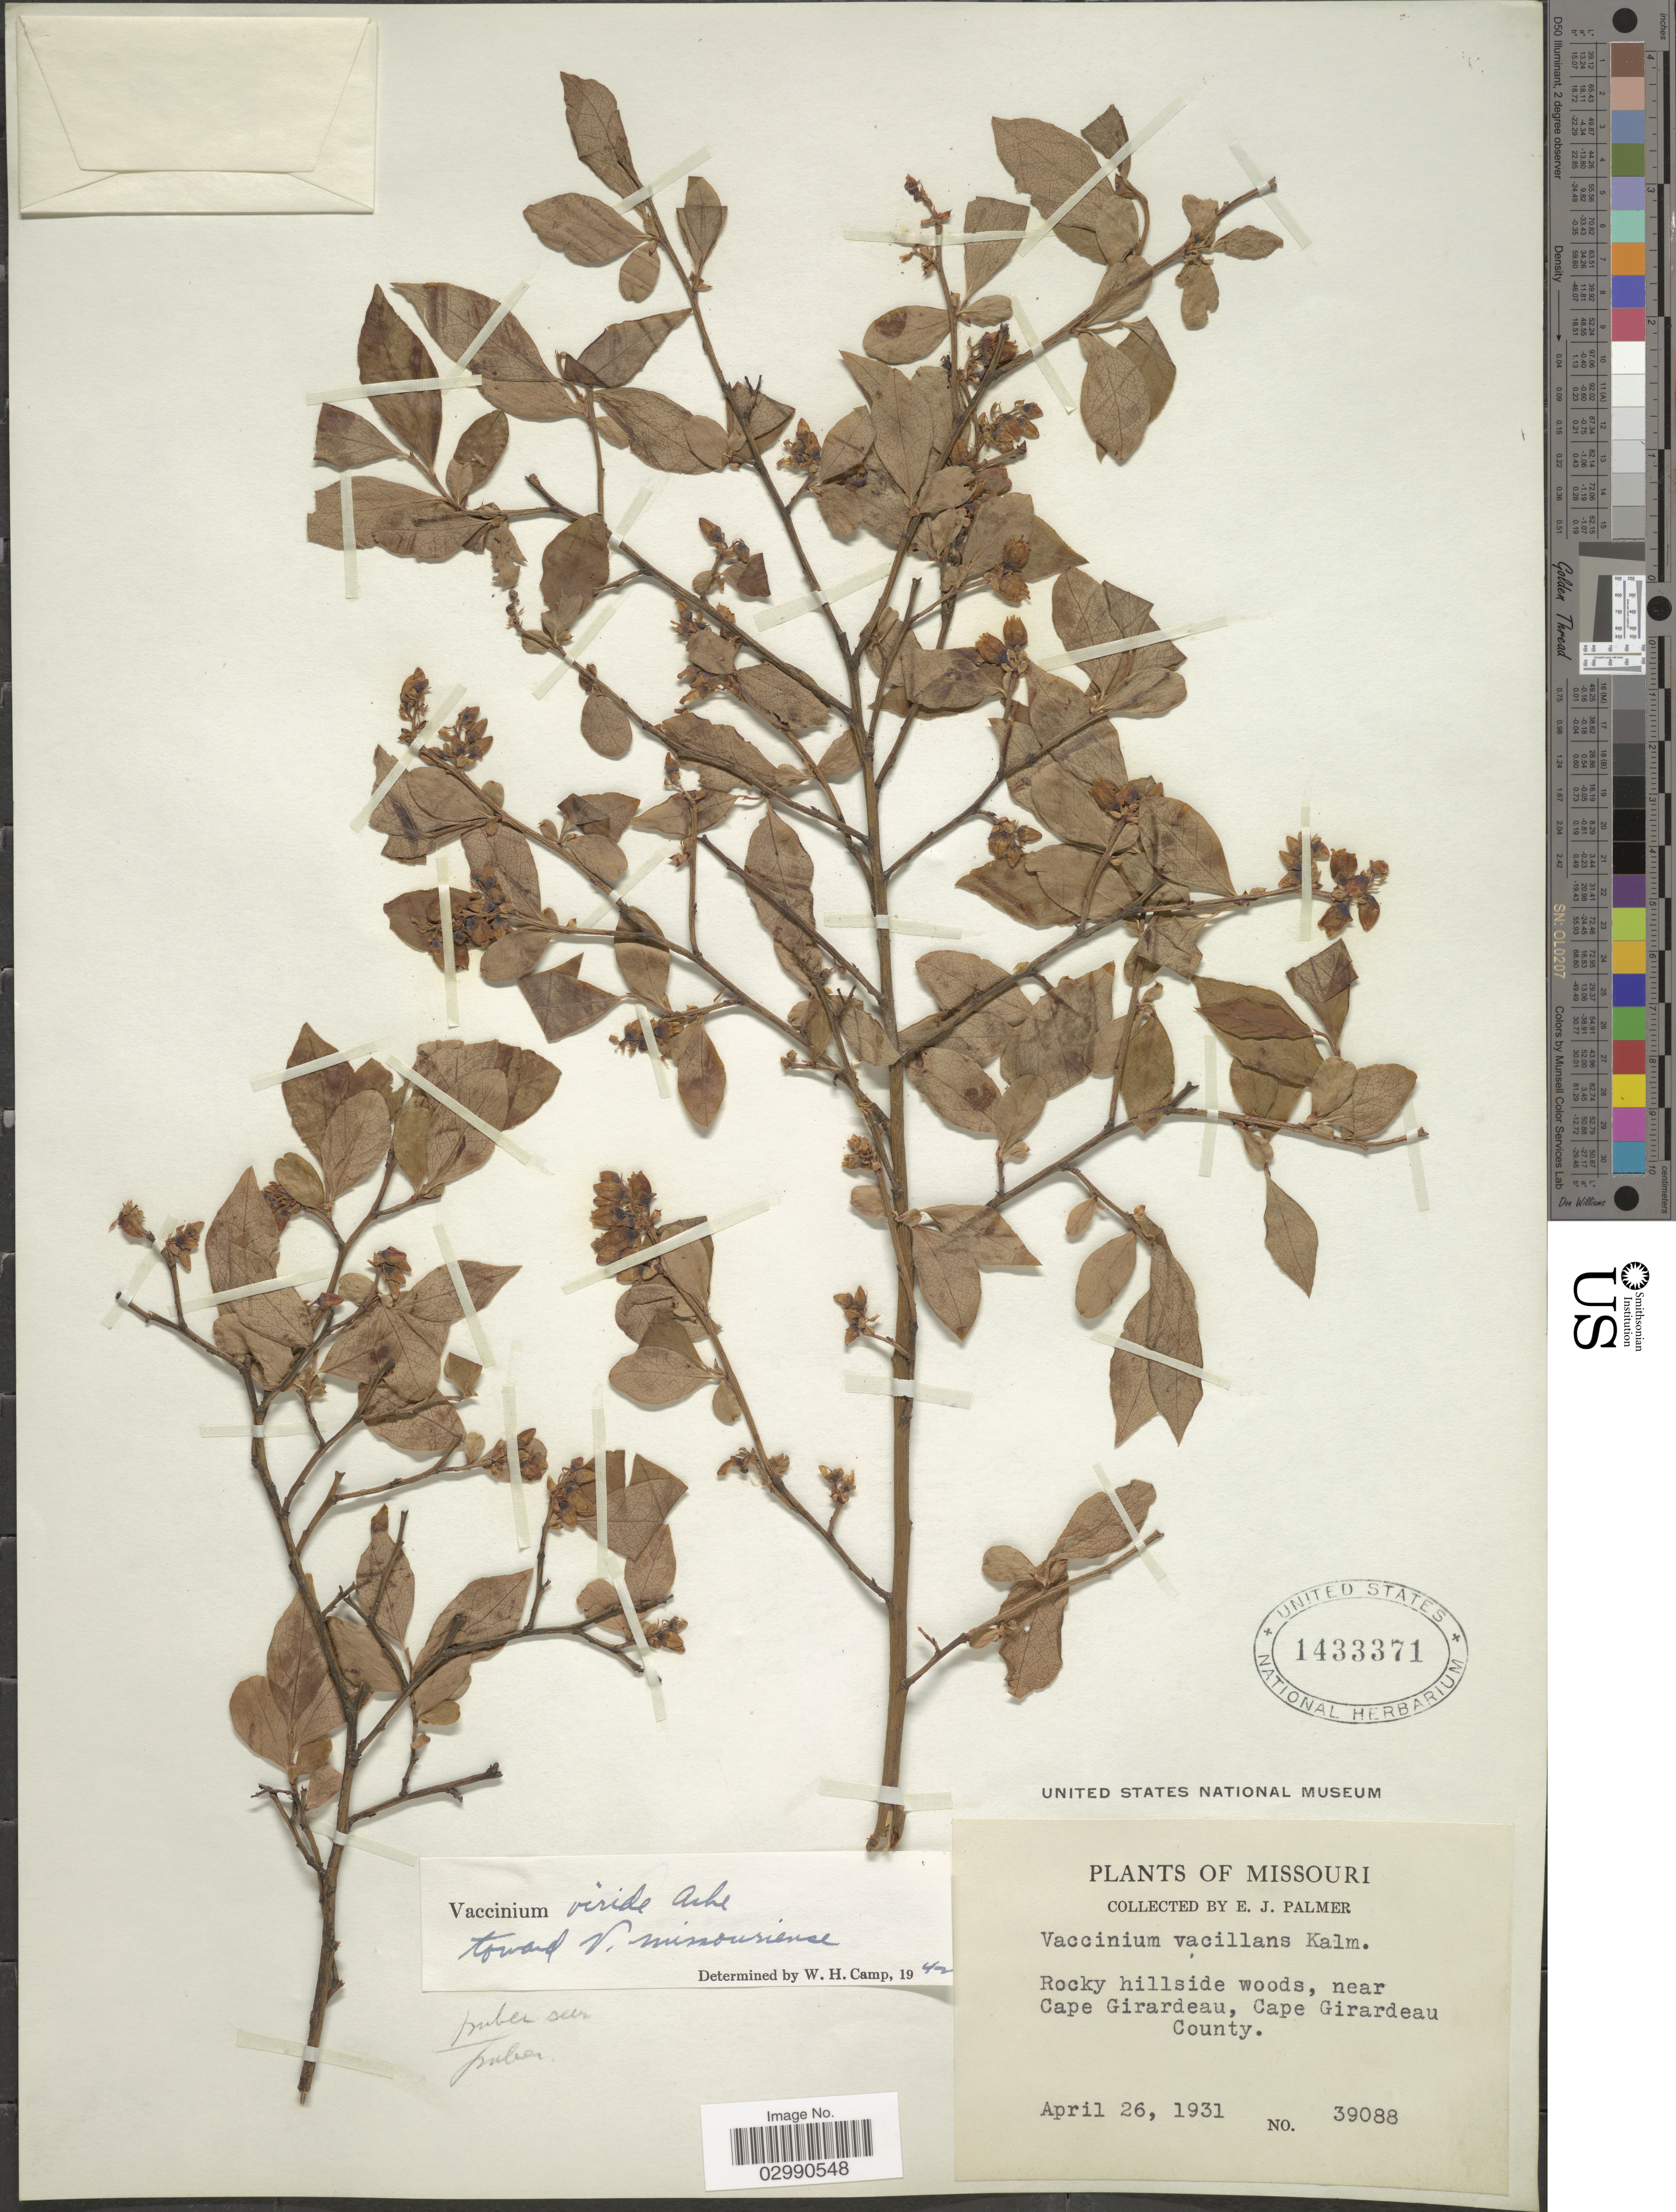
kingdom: Plantae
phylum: Tracheophyta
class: Magnoliopsida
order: Ericales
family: Ericaceae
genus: Vaccinium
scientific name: Vaccinium viride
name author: Ashe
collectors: E. J. Palmer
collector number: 39088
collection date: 1931-04-26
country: United States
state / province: Missouri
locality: Near Cape Girardeau, Cape Girardeau County.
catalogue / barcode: US 1433371